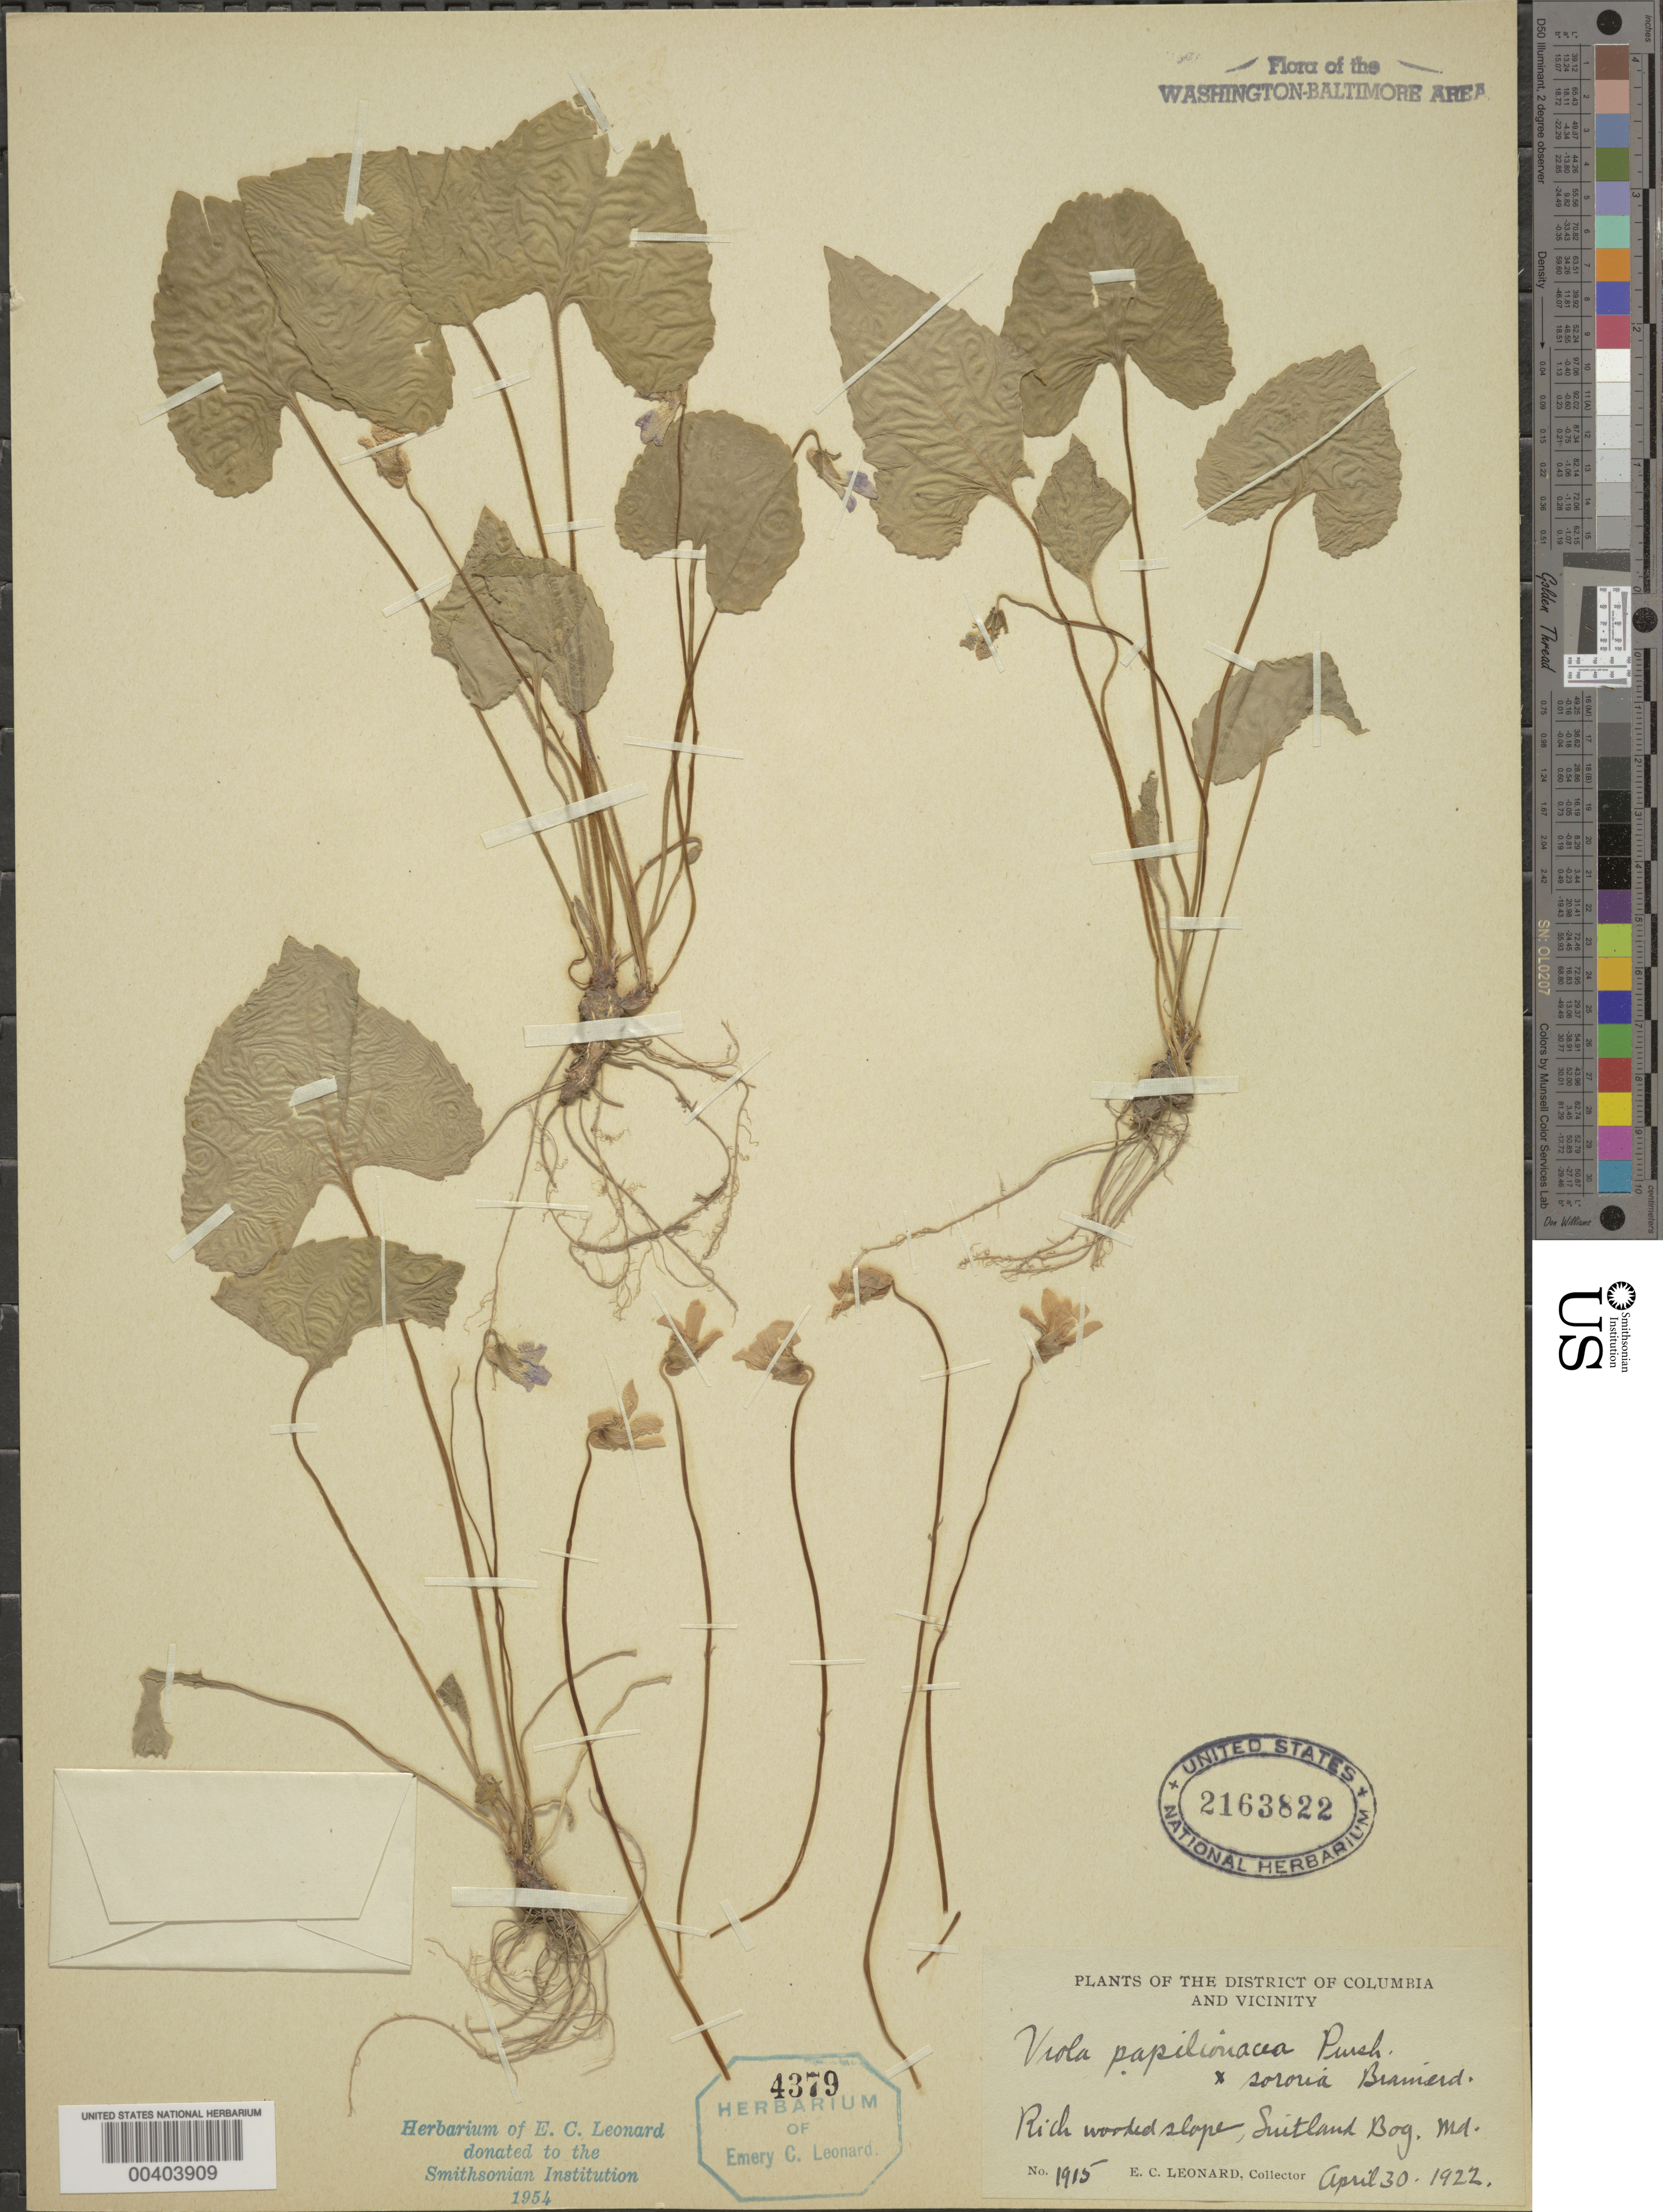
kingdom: Plantae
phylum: Tracheophyta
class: Magnoliopsida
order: Malpighiales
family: Violaceae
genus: Viola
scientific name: Viola x scabra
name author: F. Braun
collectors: E. C. Leonard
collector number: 1915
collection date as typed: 30 Apr 1922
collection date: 1922-04-30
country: United States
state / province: Maryland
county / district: Prince George's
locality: Suitland Bog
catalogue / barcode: US 2163822